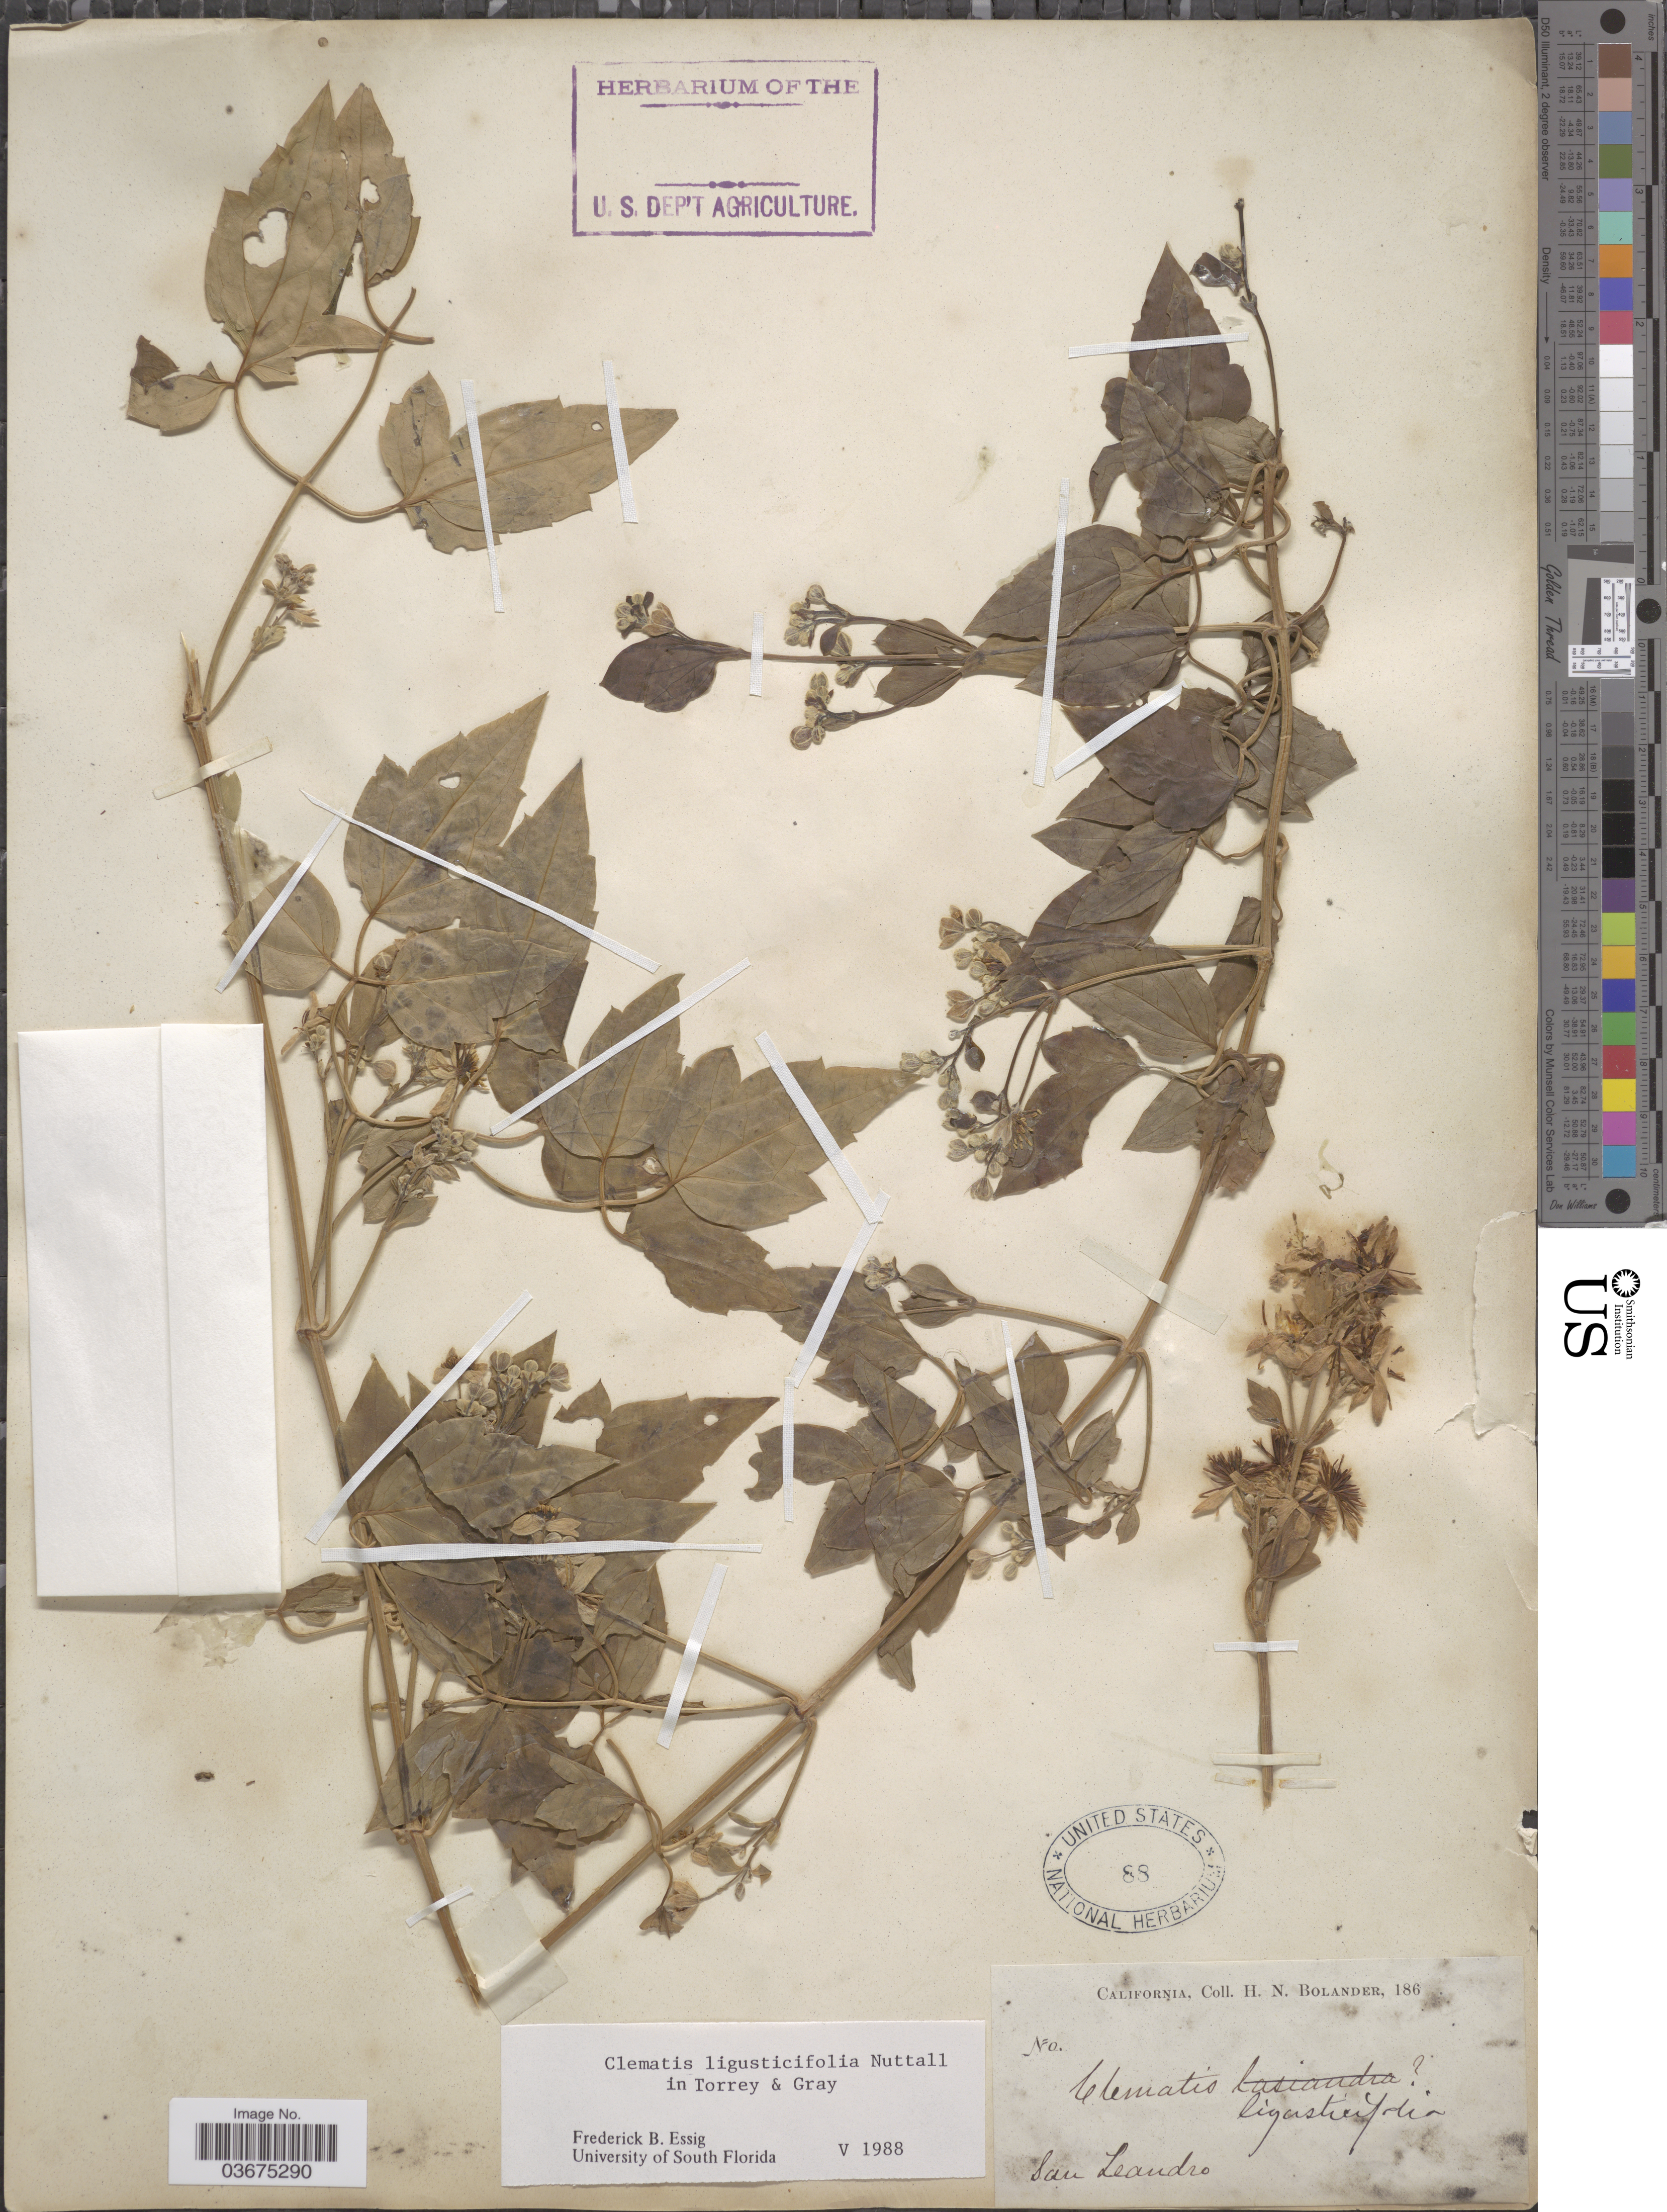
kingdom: Plantae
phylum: Tracheophyta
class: Magnoliopsida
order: Ranunculales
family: Ranunculaceae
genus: Clematis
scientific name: Clematis ligusticifolia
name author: Nutt.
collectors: H. Bolander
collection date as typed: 186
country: United States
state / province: California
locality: San Leandro.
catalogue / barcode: US 88